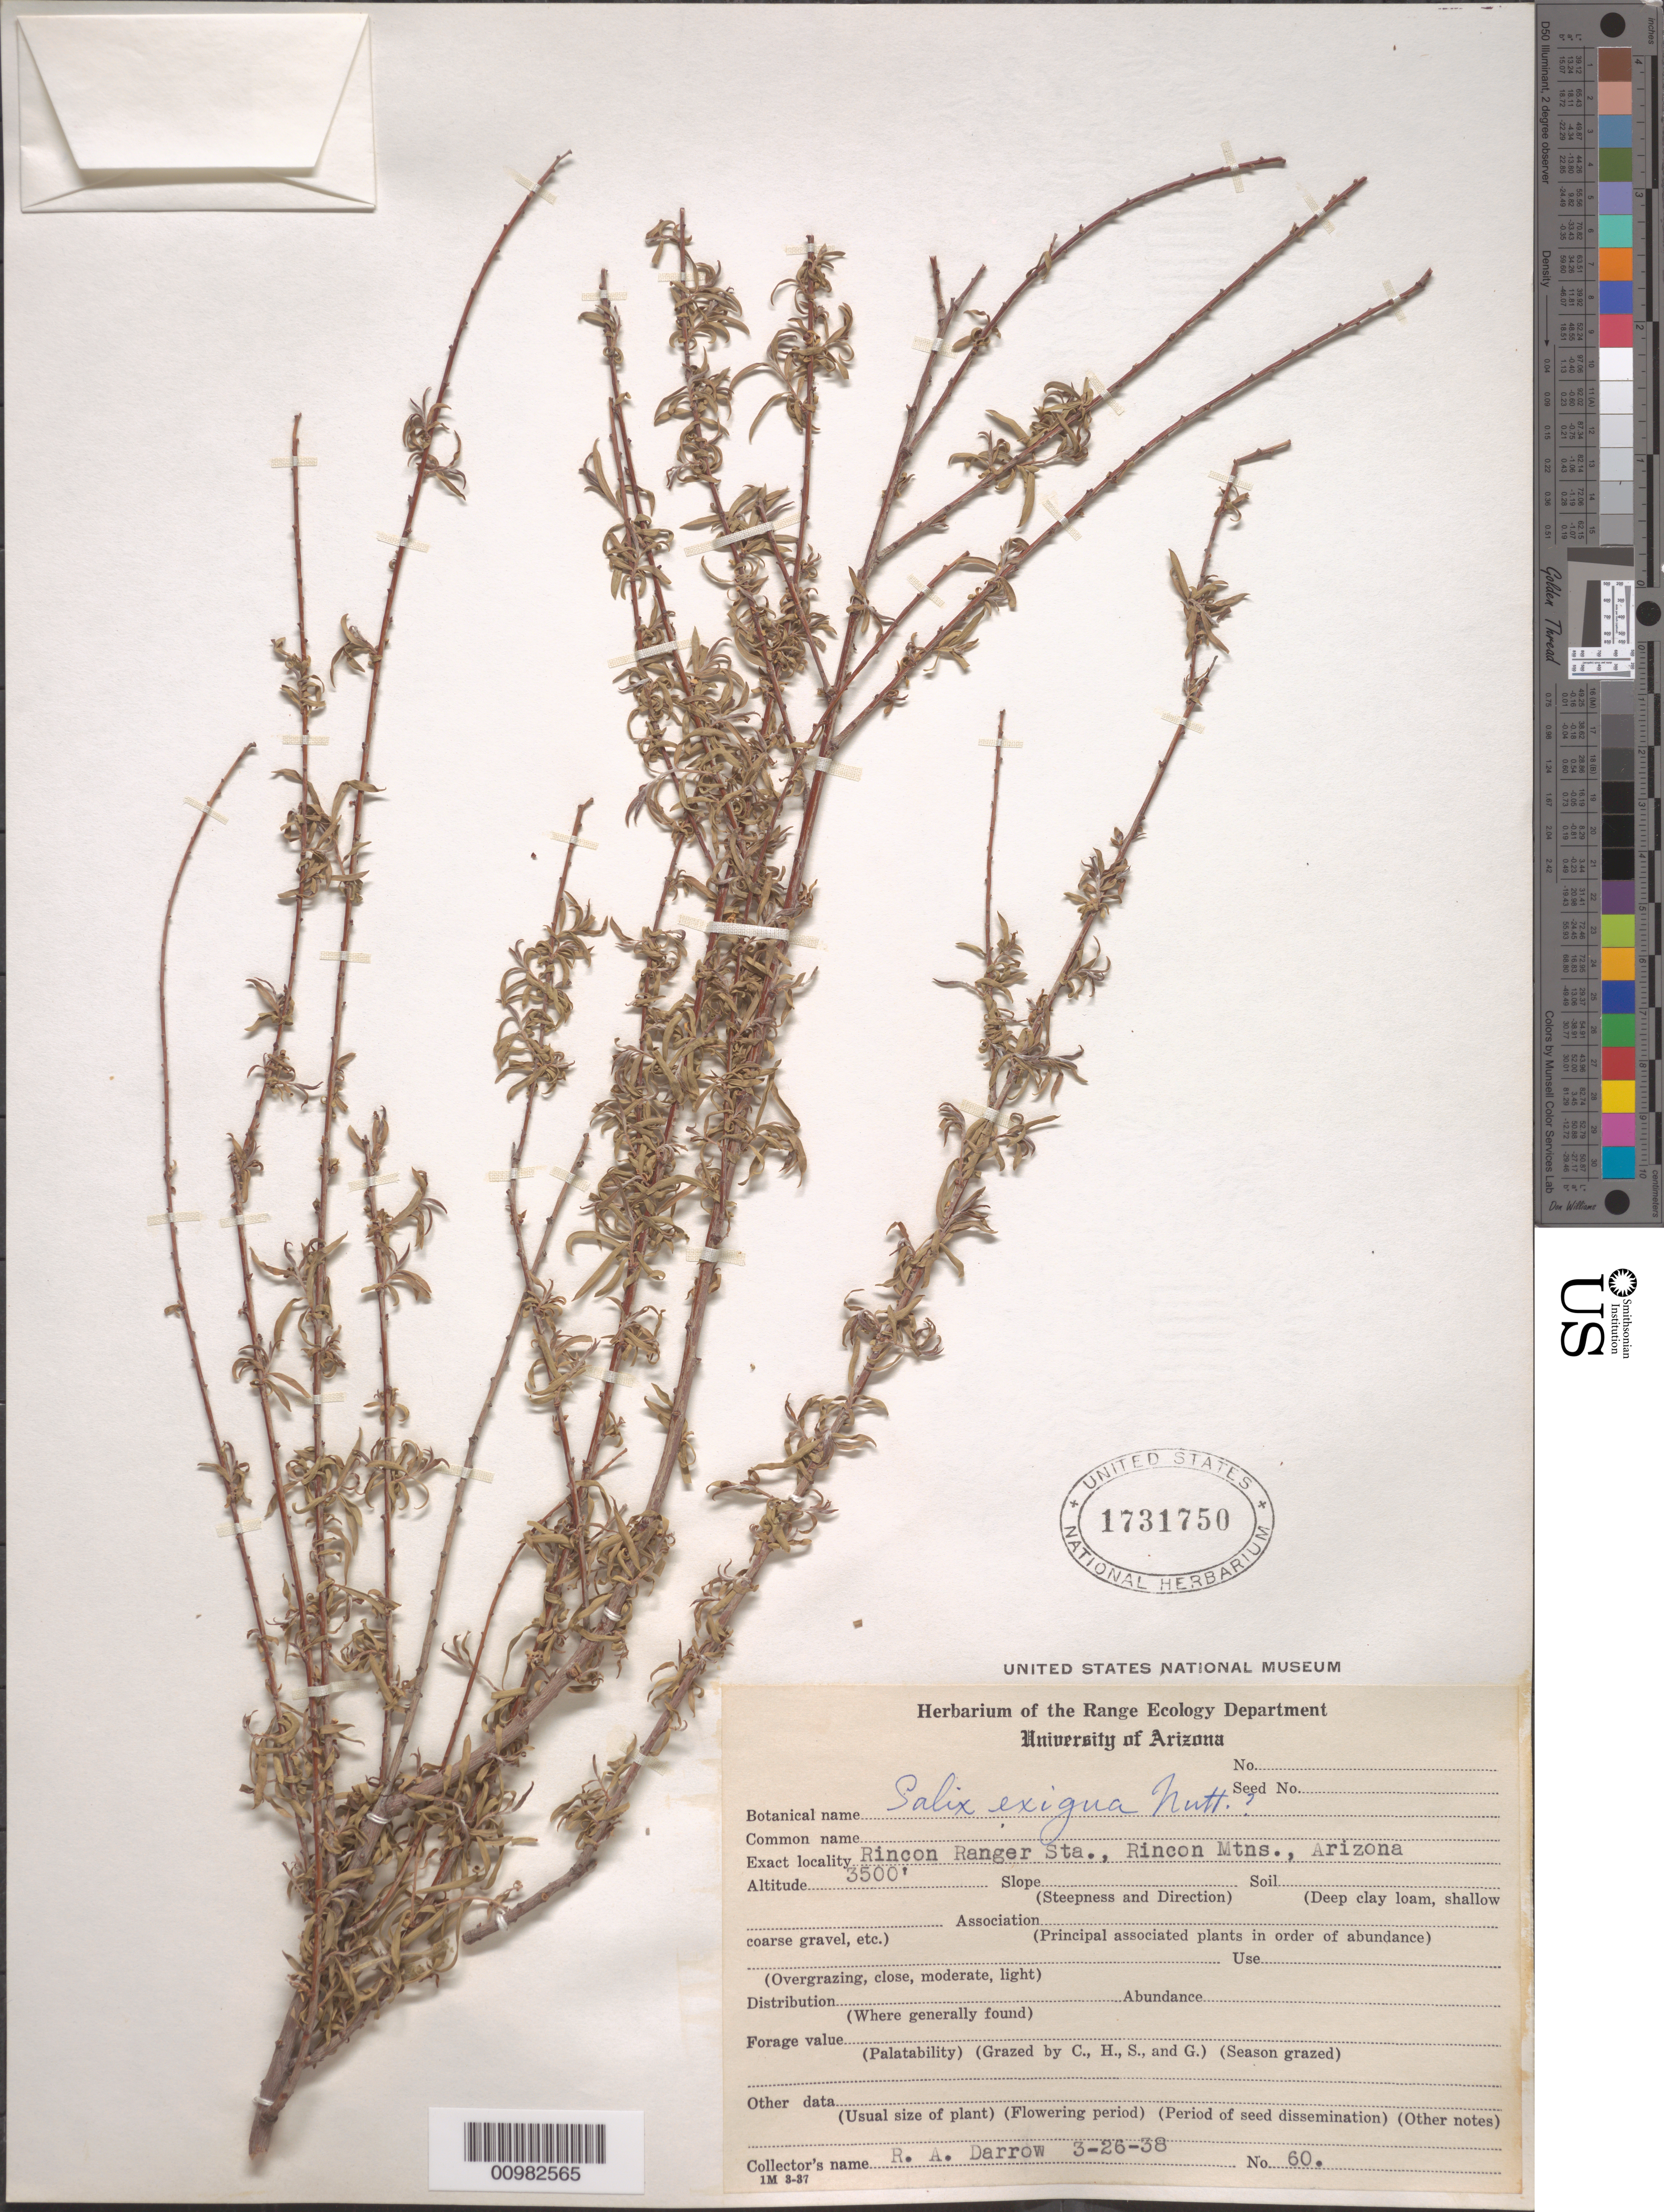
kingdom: Plantae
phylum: Tracheophyta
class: Magnoliopsida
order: Malpighiales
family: Salicaceae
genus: Salix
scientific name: Salix exigua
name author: Nutt.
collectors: R. A. Darrow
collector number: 60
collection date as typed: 26 Mar 1938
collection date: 1938-03-26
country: United States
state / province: Arizona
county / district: Pima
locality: Rincon Ranger Station, Rincon Mountains.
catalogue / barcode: US 1731750